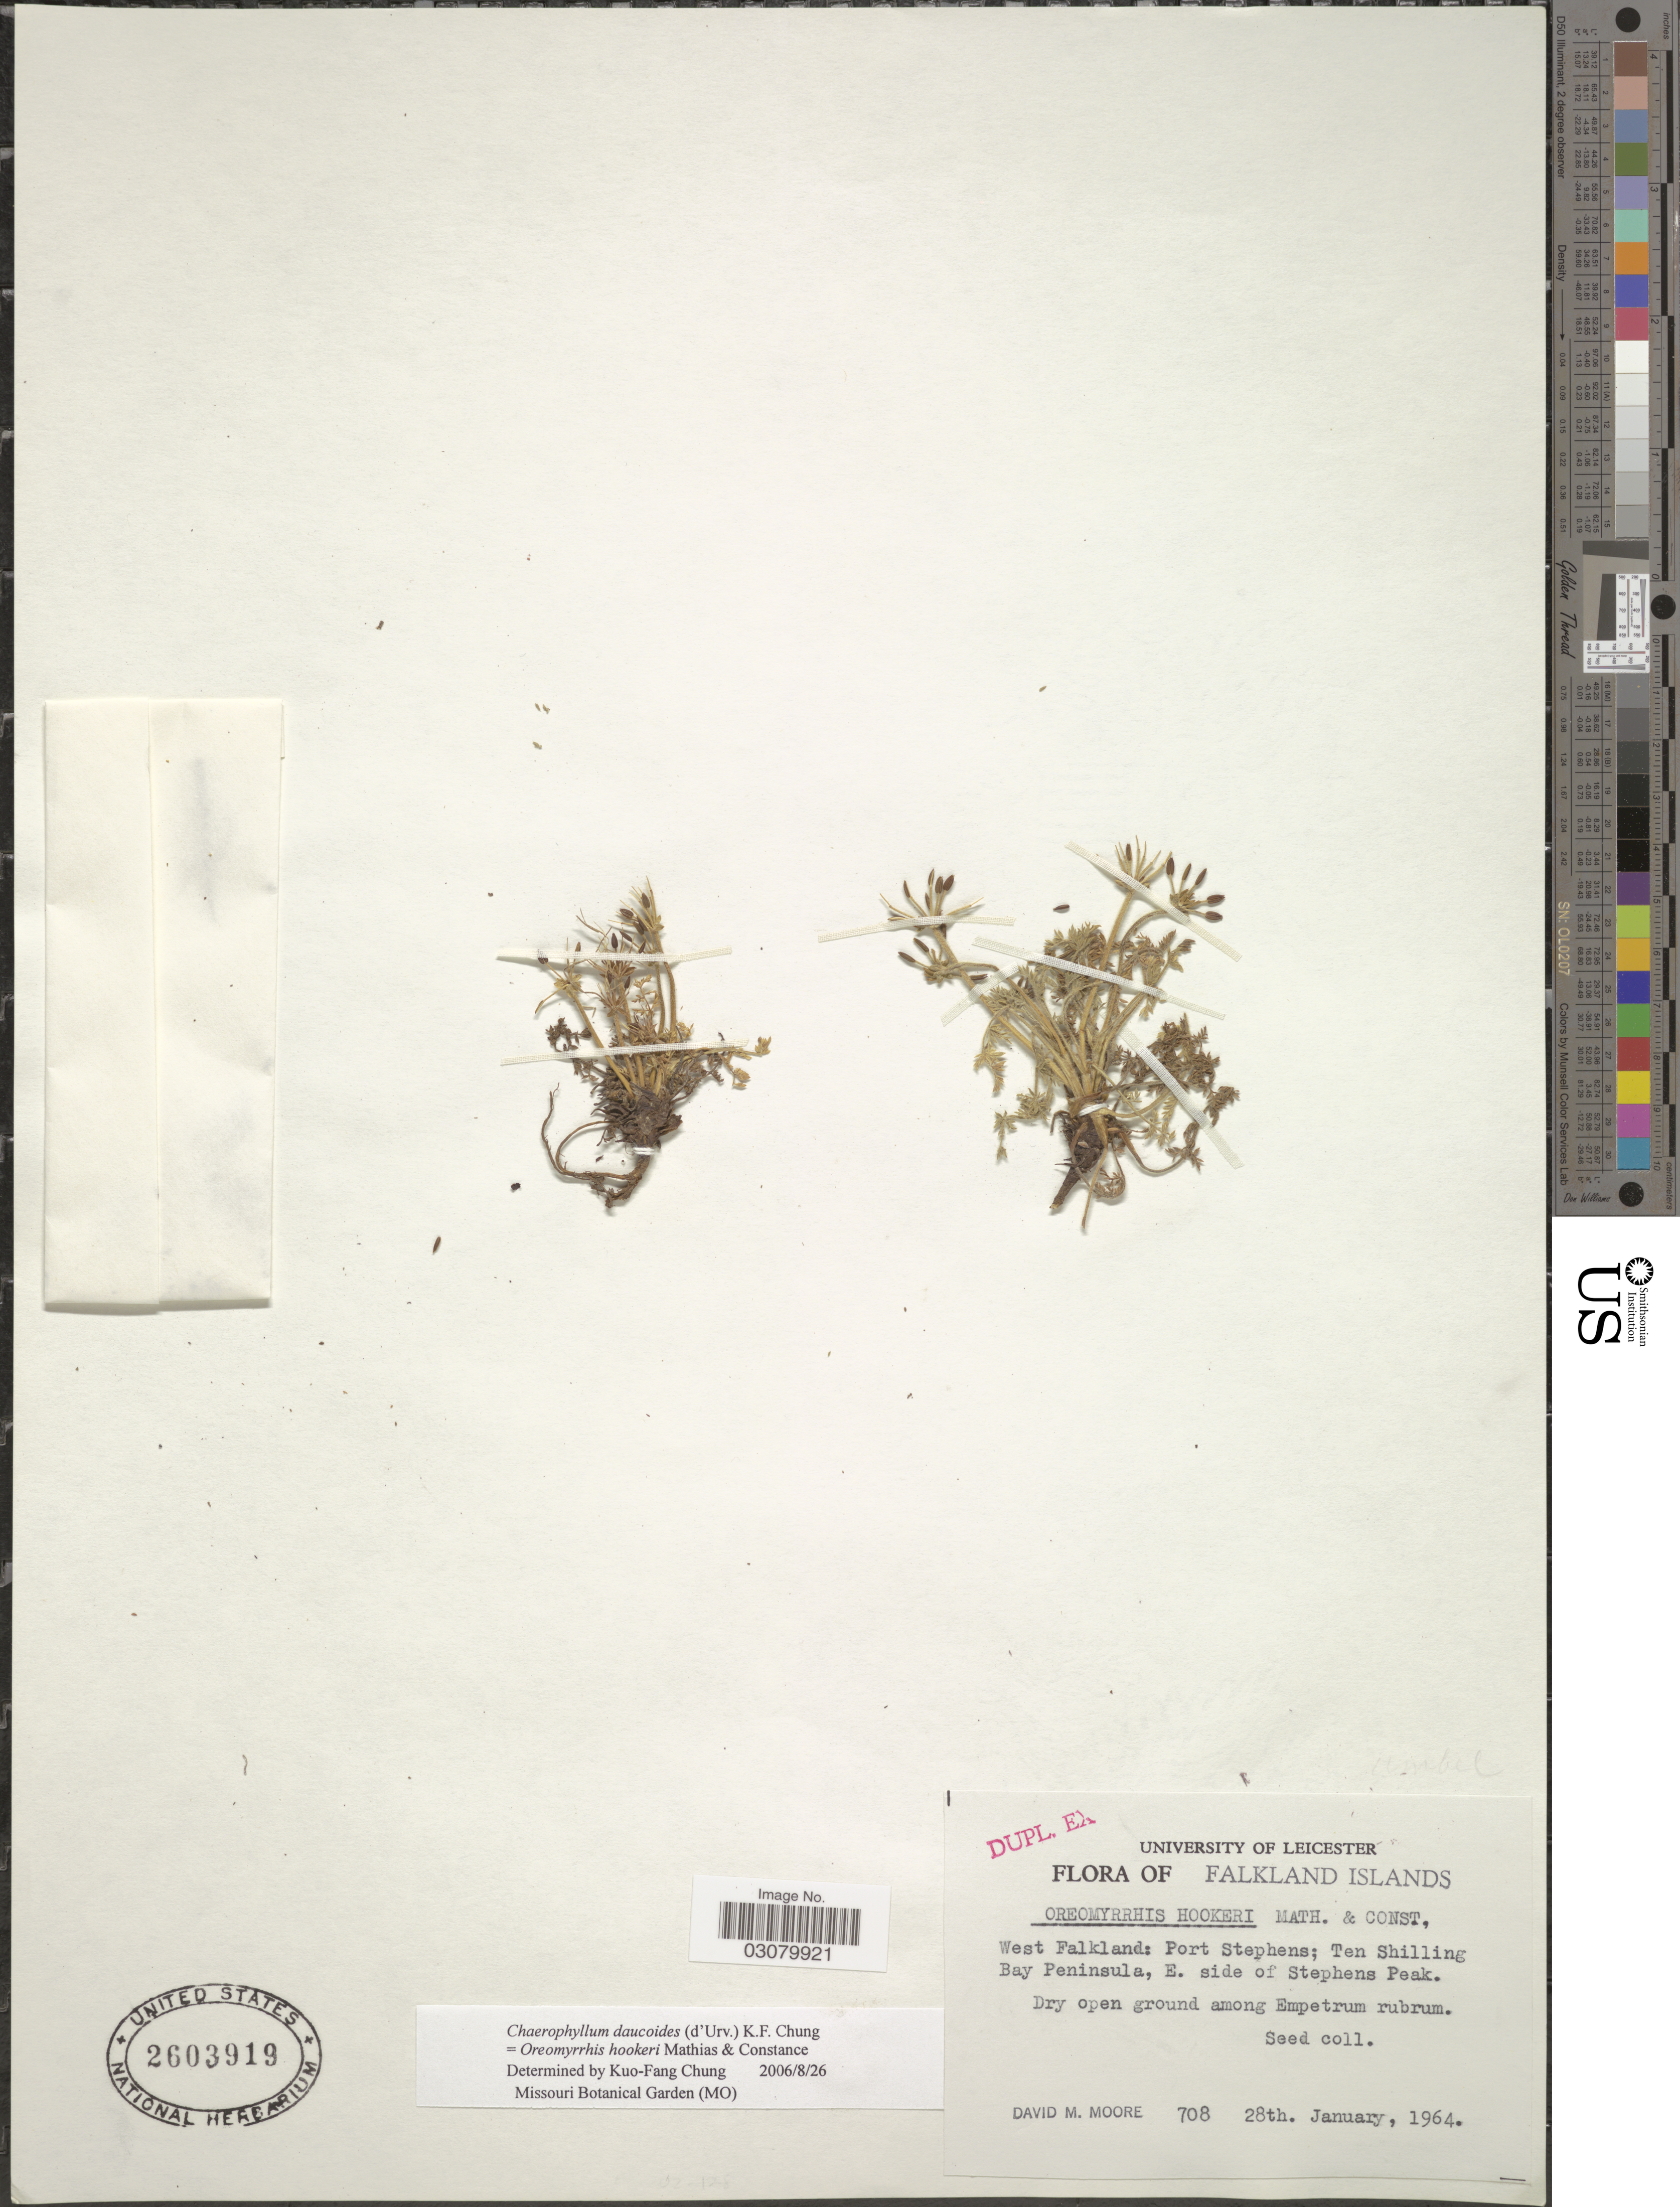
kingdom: Plantae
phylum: Tracheophyta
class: Magnoliopsida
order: Apiales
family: Apiaceae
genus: Oreomyrrhis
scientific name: Oreomyrrhis hookeri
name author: Mathias & Constance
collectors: D. Moore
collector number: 708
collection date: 1964-01-28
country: Falkland Islands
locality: West Falkland: Port Stephens; Ten Shilling Bay Peninsula, E. side of Stephens Peak.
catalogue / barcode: US 2603919